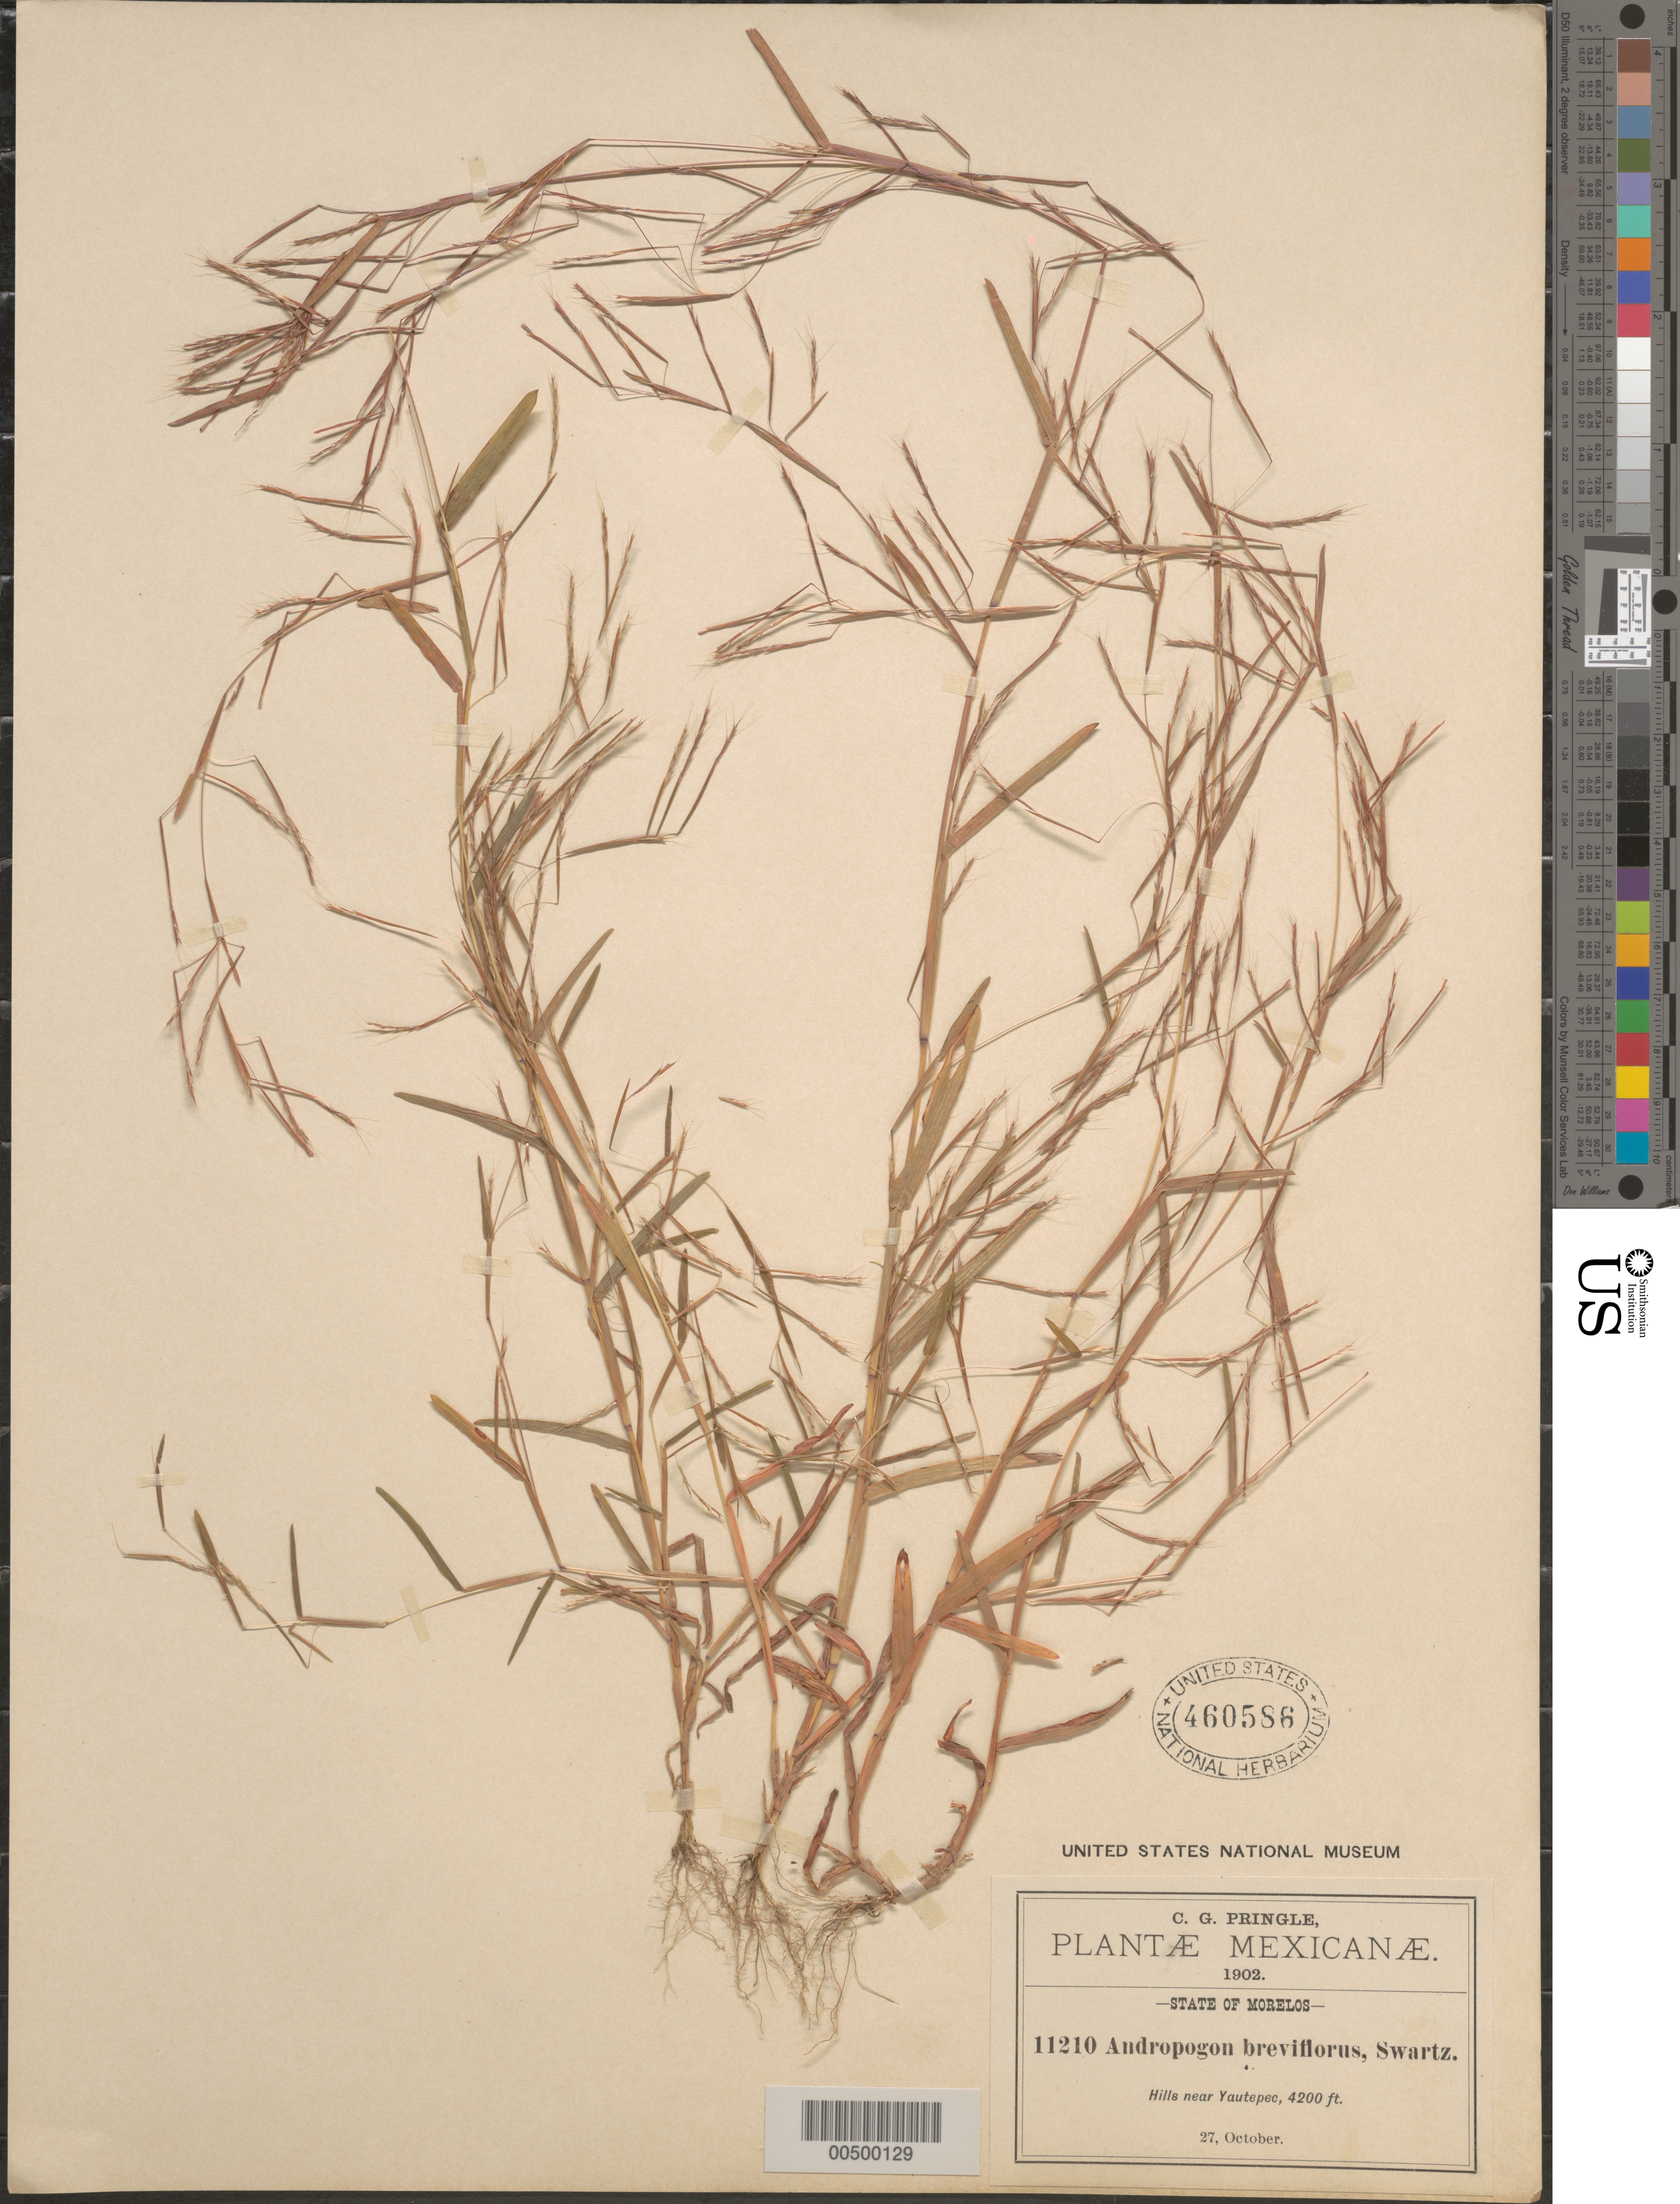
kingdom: Plantae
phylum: Tracheophyta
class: Liliopsida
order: Poales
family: Poaceae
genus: Schizachyrium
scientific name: Schizachyrium brevifolium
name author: (Sw.) Nees ex Büse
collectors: C. G. Pringle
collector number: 11210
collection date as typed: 27 Oct 1902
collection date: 1902-10-27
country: Mexico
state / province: Morelos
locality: Near Yautepec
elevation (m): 1280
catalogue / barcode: US 460486